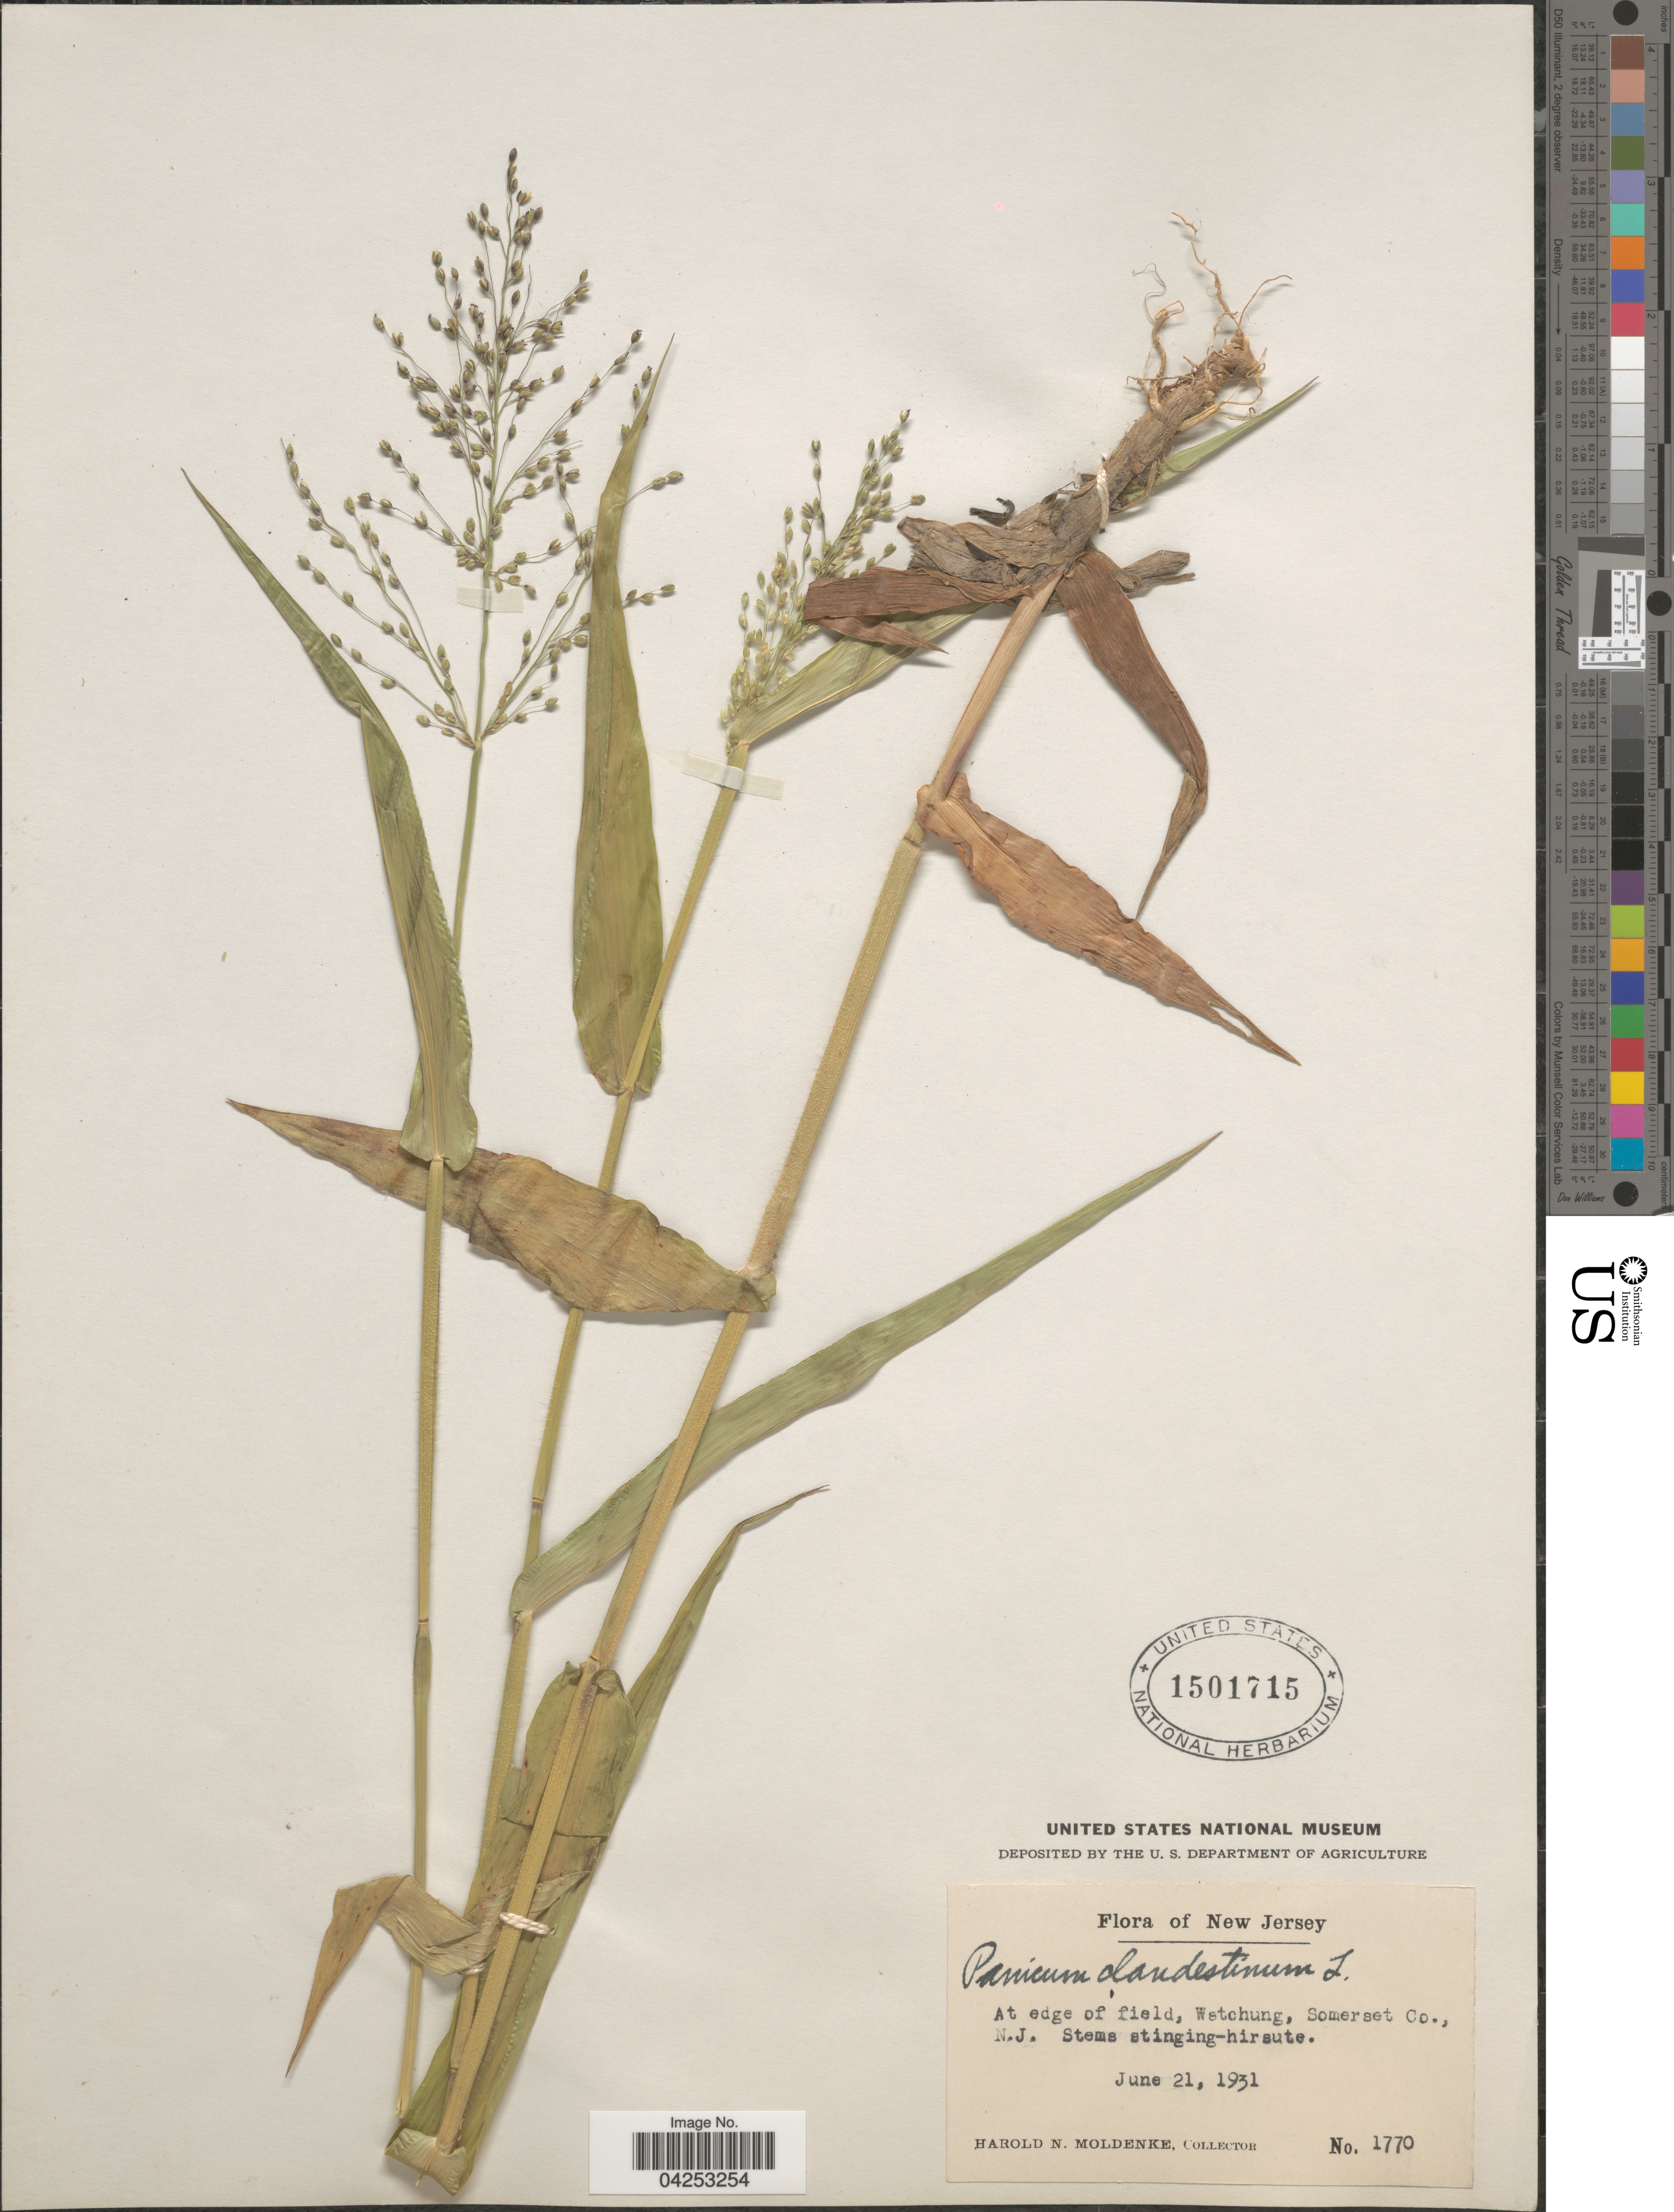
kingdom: Plantae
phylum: Tracheophyta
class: Liliopsida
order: Poales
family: Poaceae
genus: Dichanthelium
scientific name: Dichanthelium clandestinum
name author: (L.) Gould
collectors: H. N. Moldenke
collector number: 1770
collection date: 1931-06-21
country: United States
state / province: New Jersey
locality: At edge of field, Watchung, Somerset Co.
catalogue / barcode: US 1501715